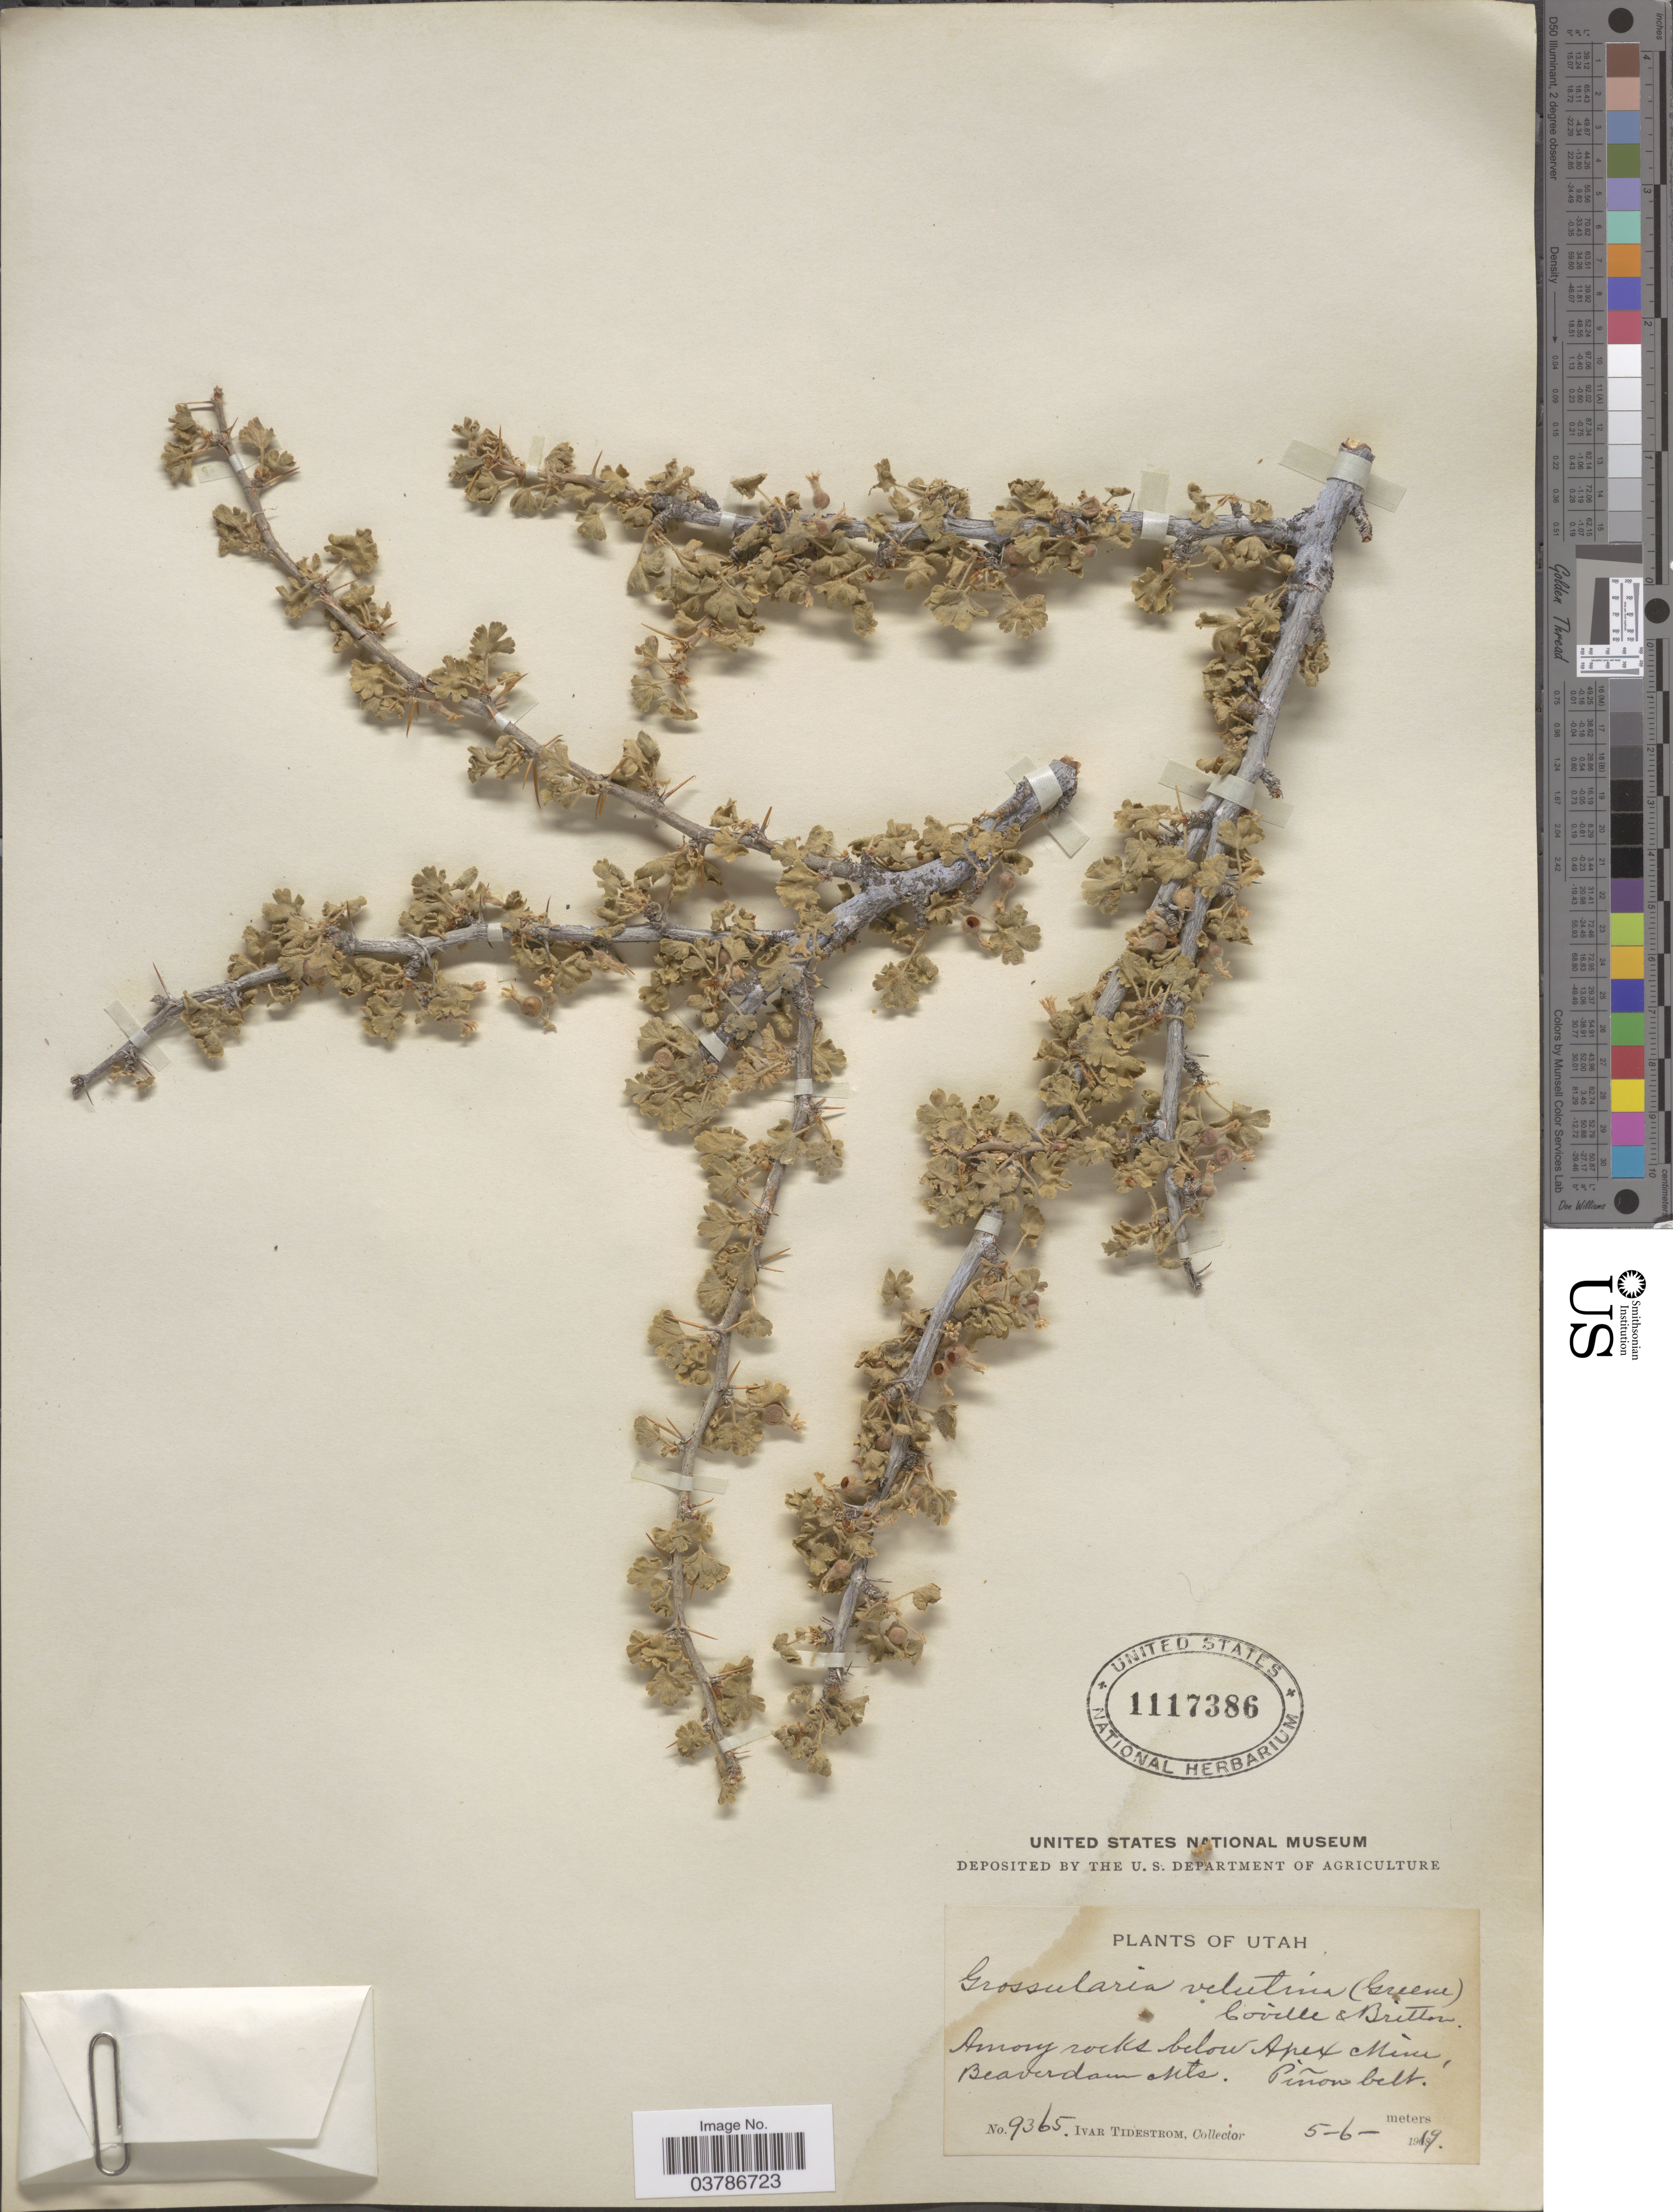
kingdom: Plantae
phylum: Tracheophyta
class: Magnoliopsida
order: Saxifragales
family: Grossulariaceae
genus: Ribes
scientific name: Ribes velutinum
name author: Greene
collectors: I. F. Tidestrom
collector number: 9365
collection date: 1919-05-06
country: United States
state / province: Utah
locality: Among rocks below Apex Mine, Beaverdam Mts. Piñon belt.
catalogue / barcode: US 1117386